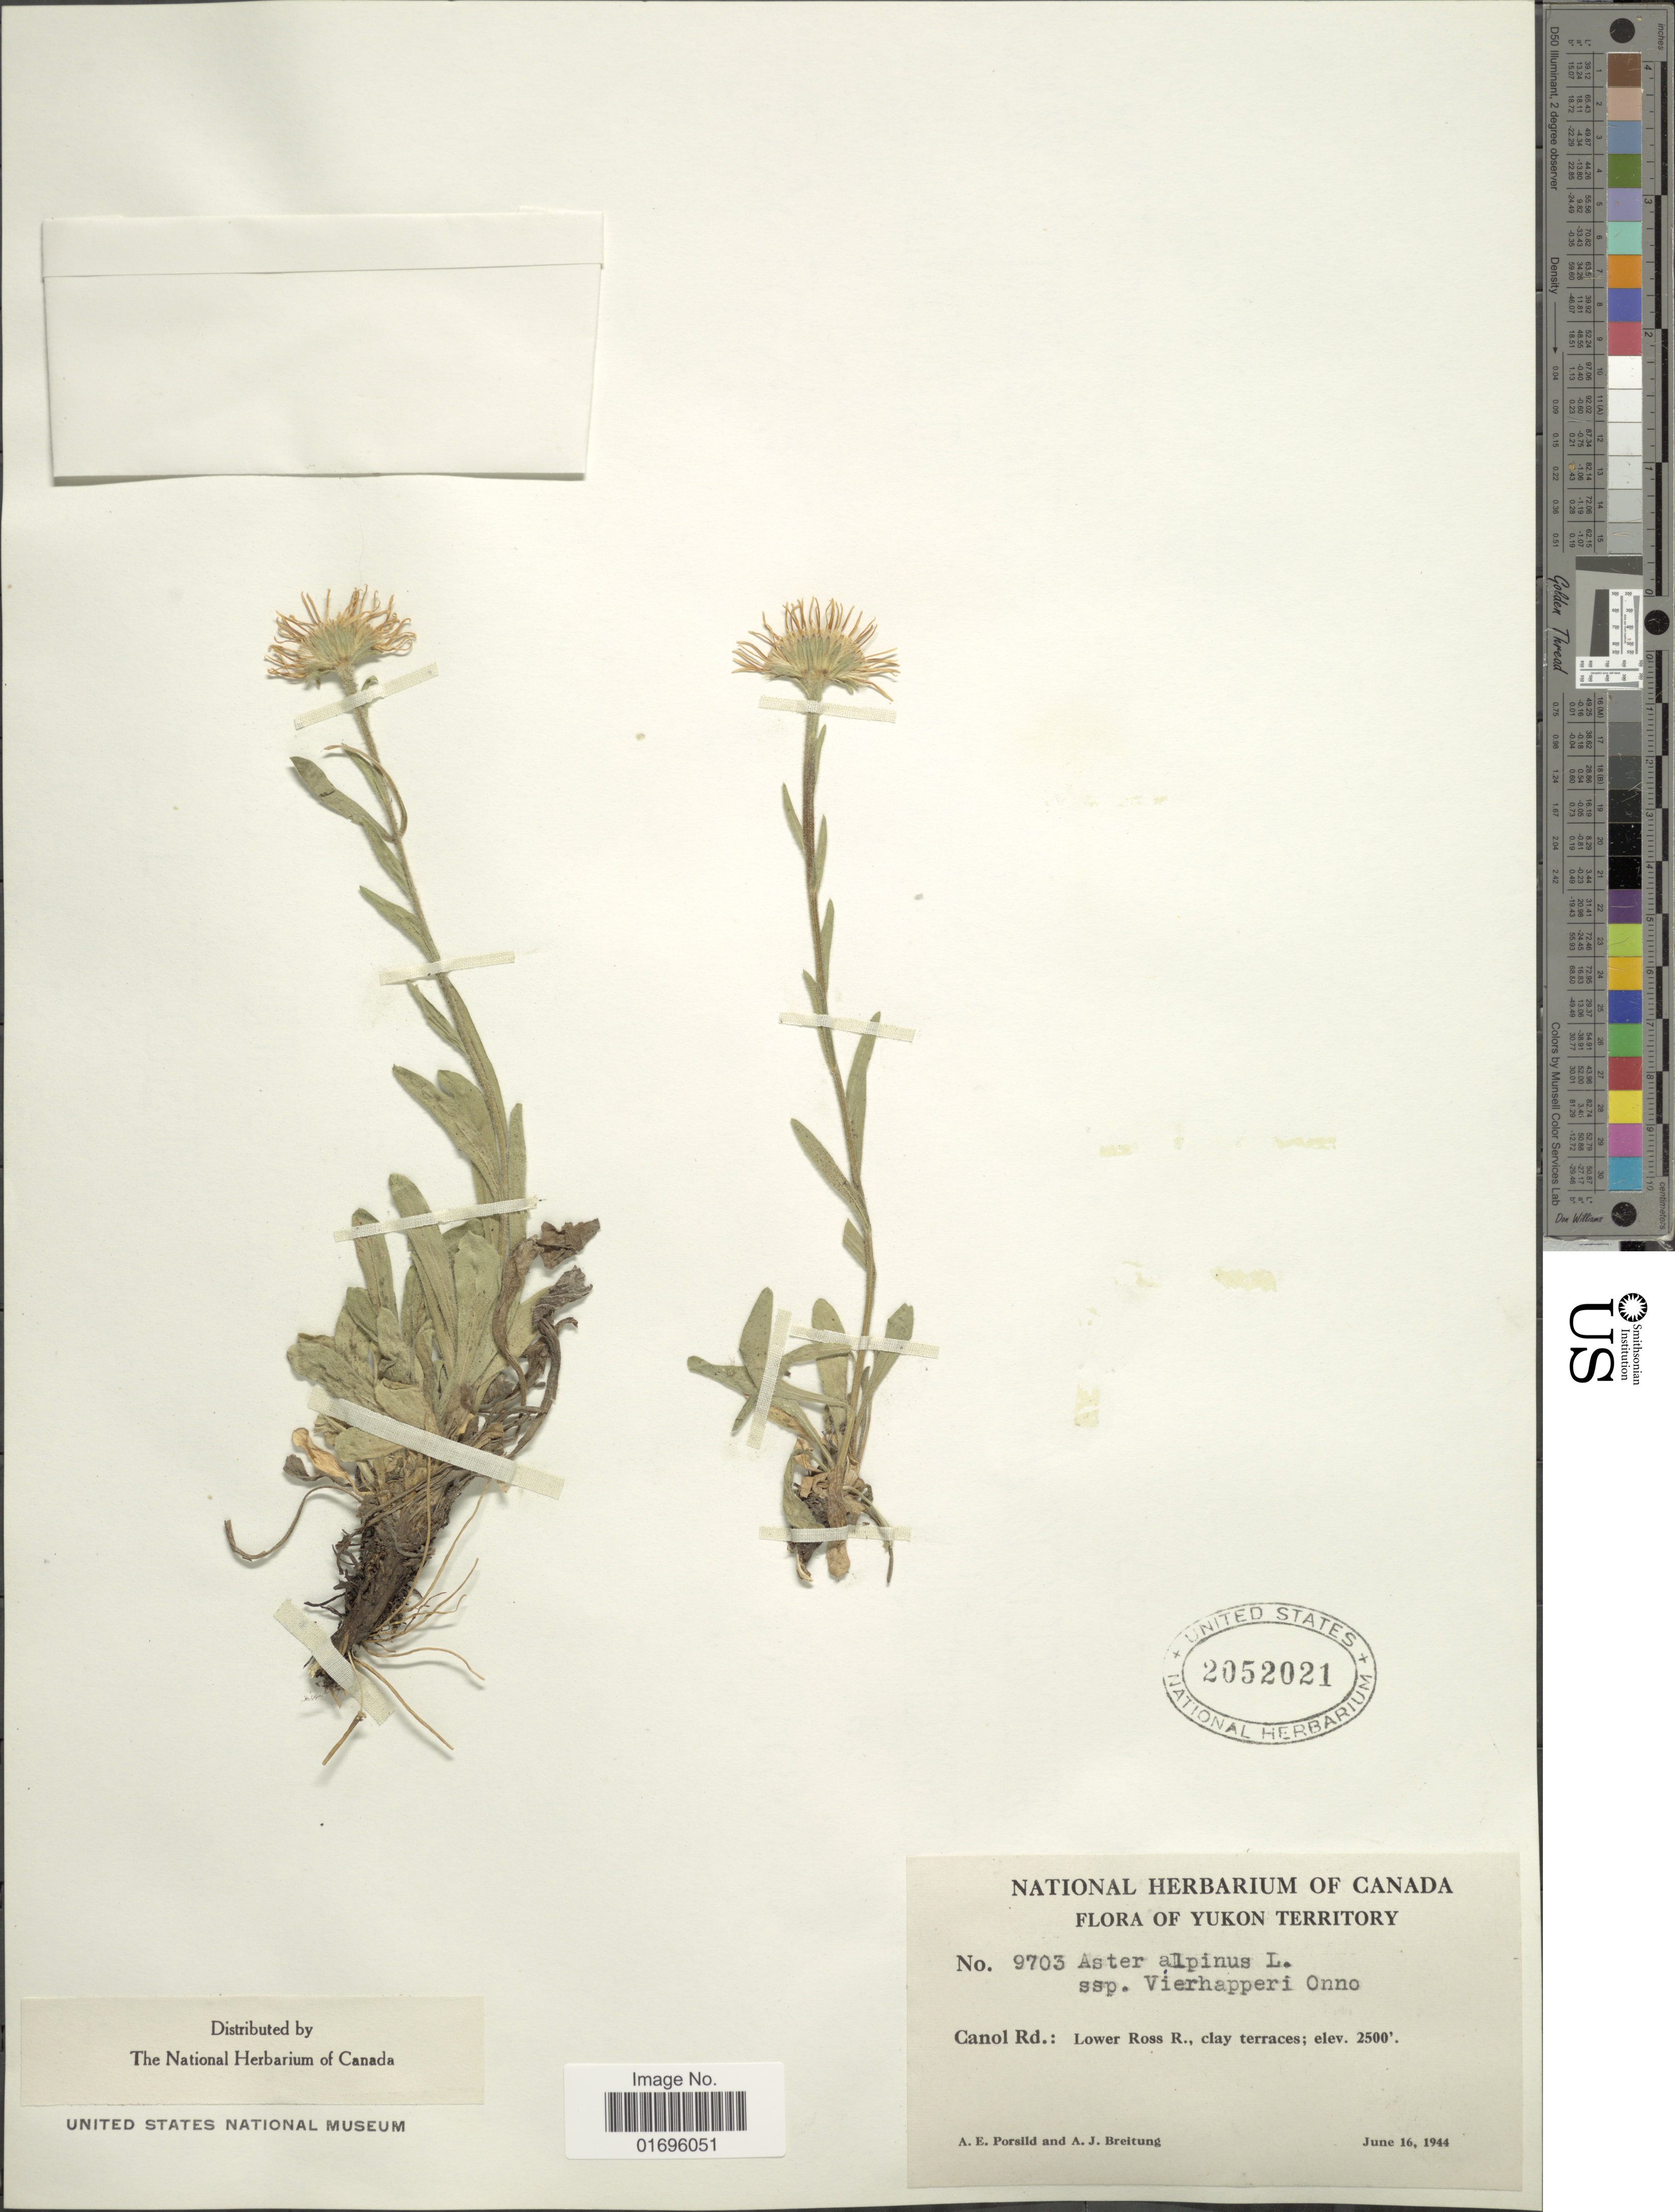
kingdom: Plantae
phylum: Tracheophyta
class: Magnoliopsida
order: Asterales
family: Asteraceae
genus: Aster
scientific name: Aster alpinus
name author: L.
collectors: A. E. Porsild & A. Breitung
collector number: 9703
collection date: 1944-06-16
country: Canada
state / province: Yukon Territory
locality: Canol Rd.: Lower Ross R., clay terraces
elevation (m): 762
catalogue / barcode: US 2052021